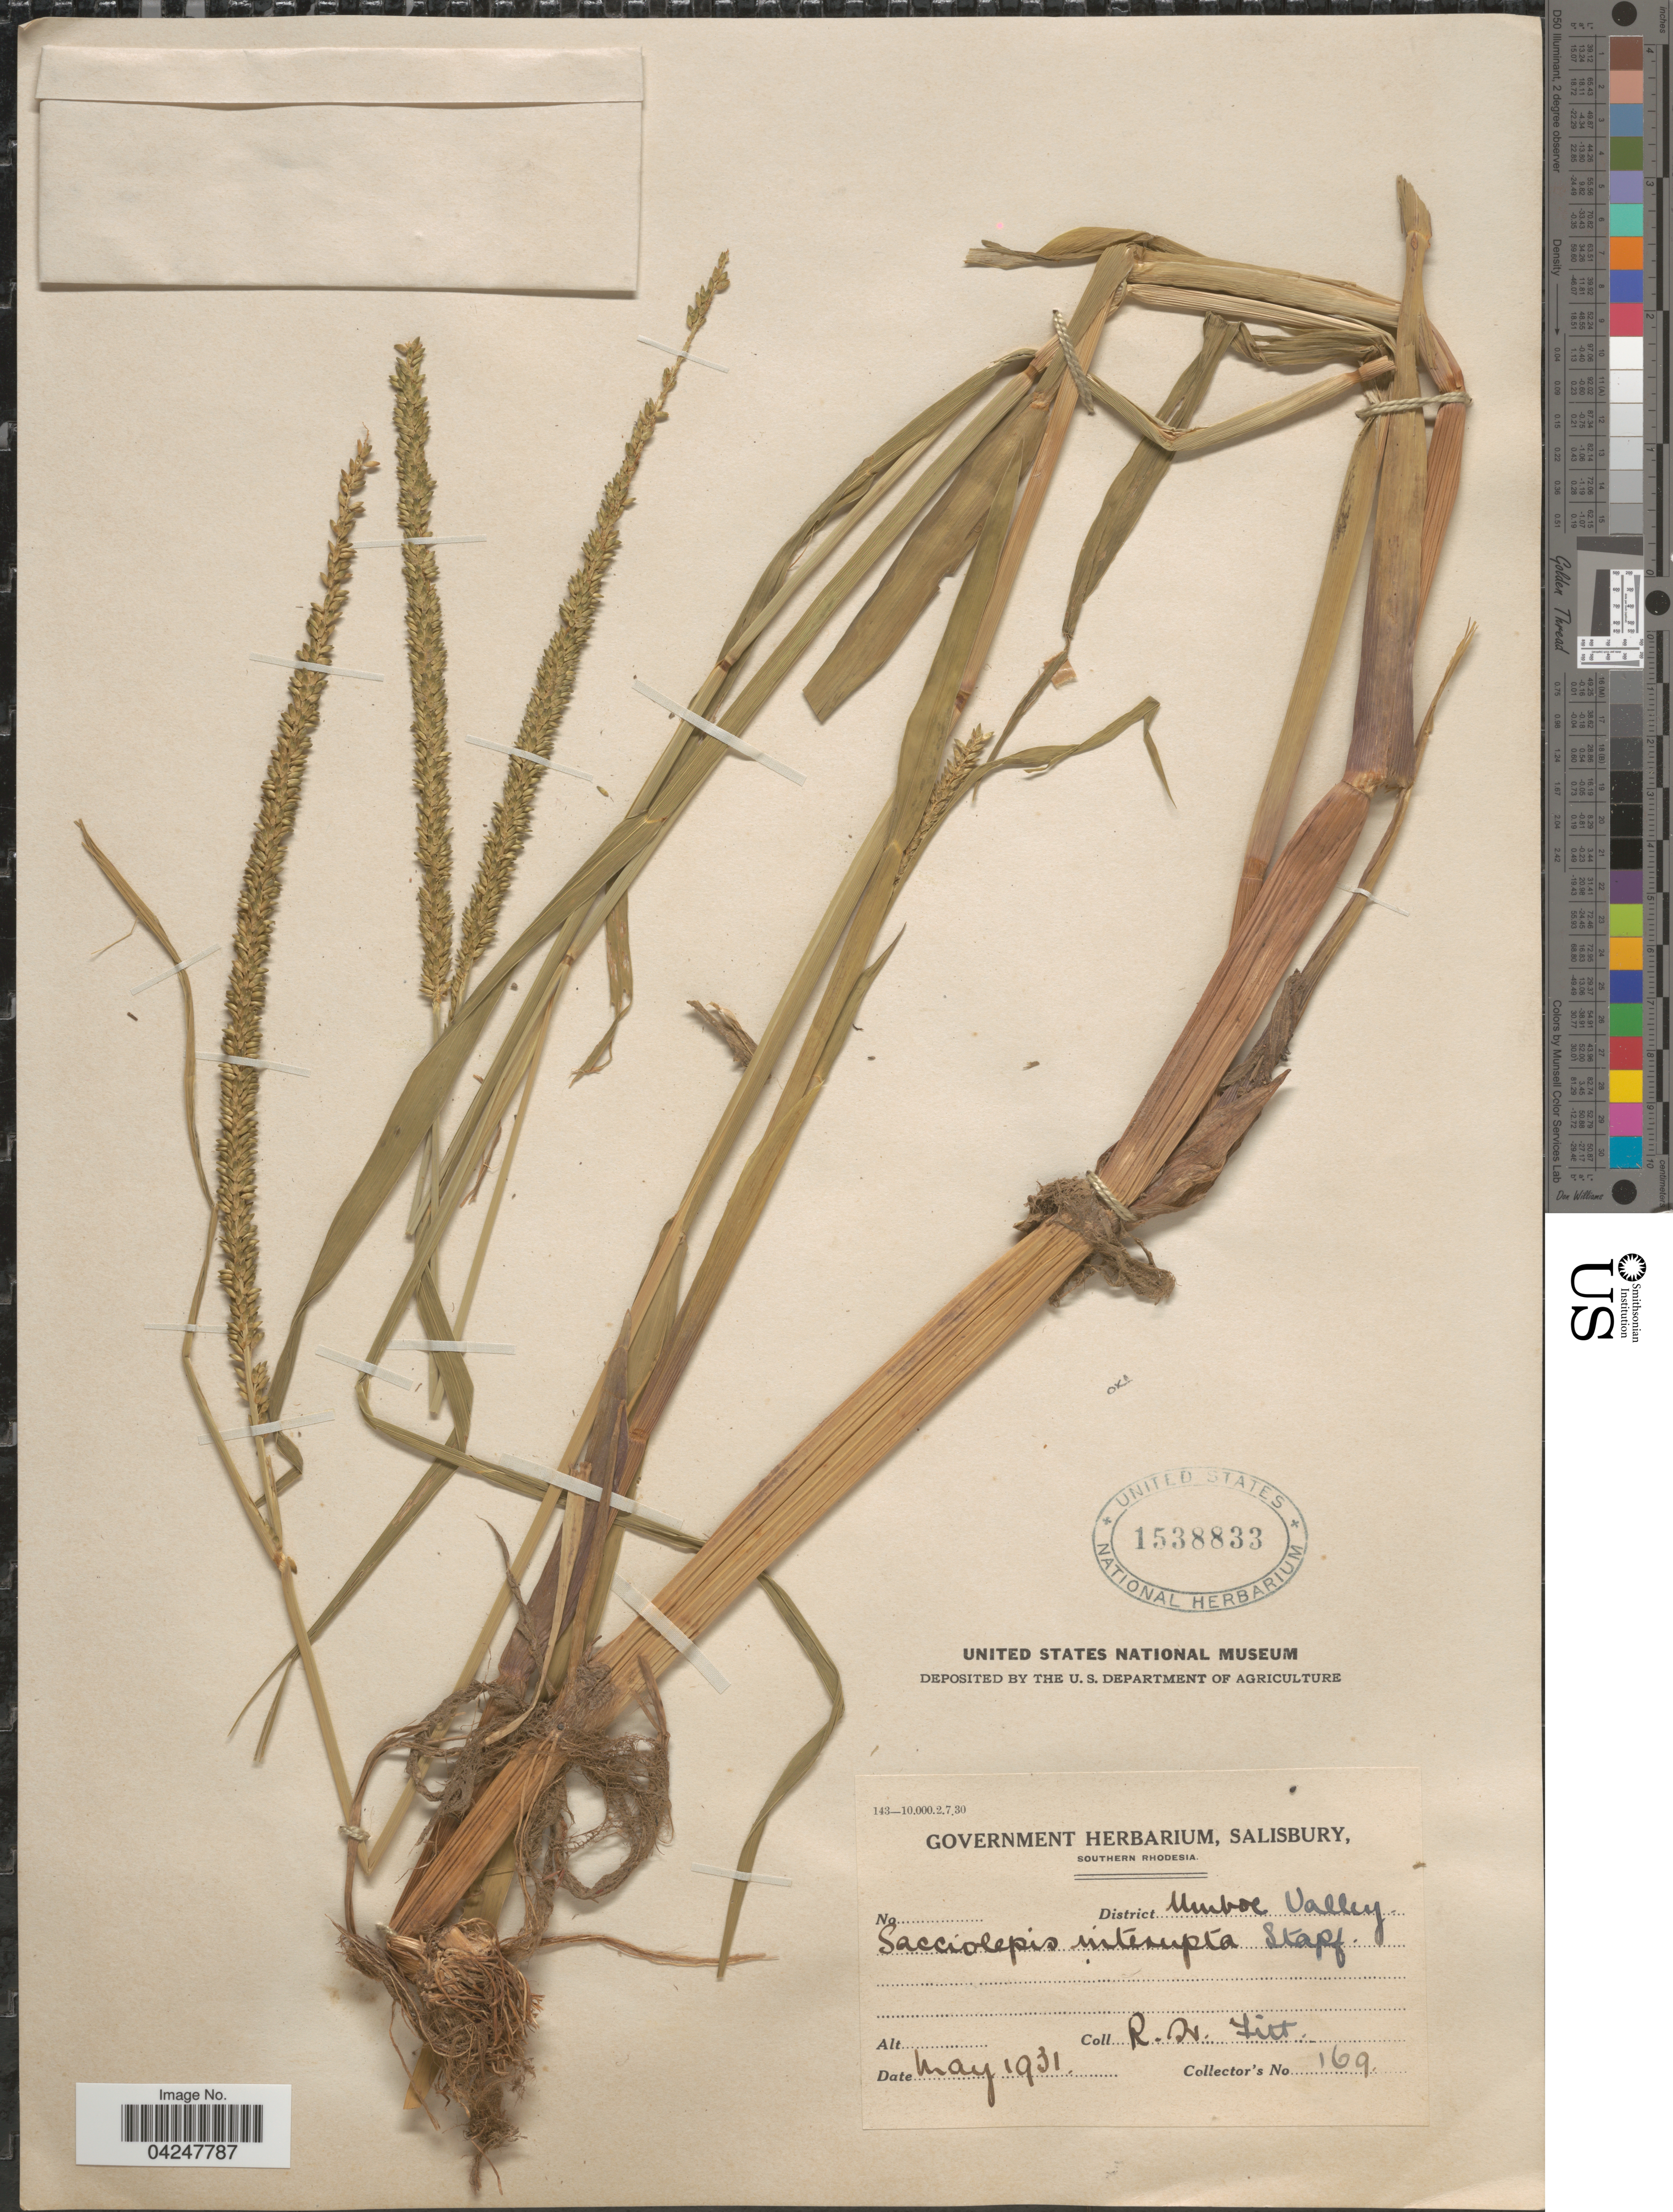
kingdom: Plantae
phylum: Tracheophyta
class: Liliopsida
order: Poales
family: Poaceae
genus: Sacciolepis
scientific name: Sacciolepis interrupta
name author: (Willd.) Stapf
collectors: R. Fitt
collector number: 169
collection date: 1931-05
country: Zimbabwe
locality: Southern Rhodesia. District Umboe Valley.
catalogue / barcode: US 1538833